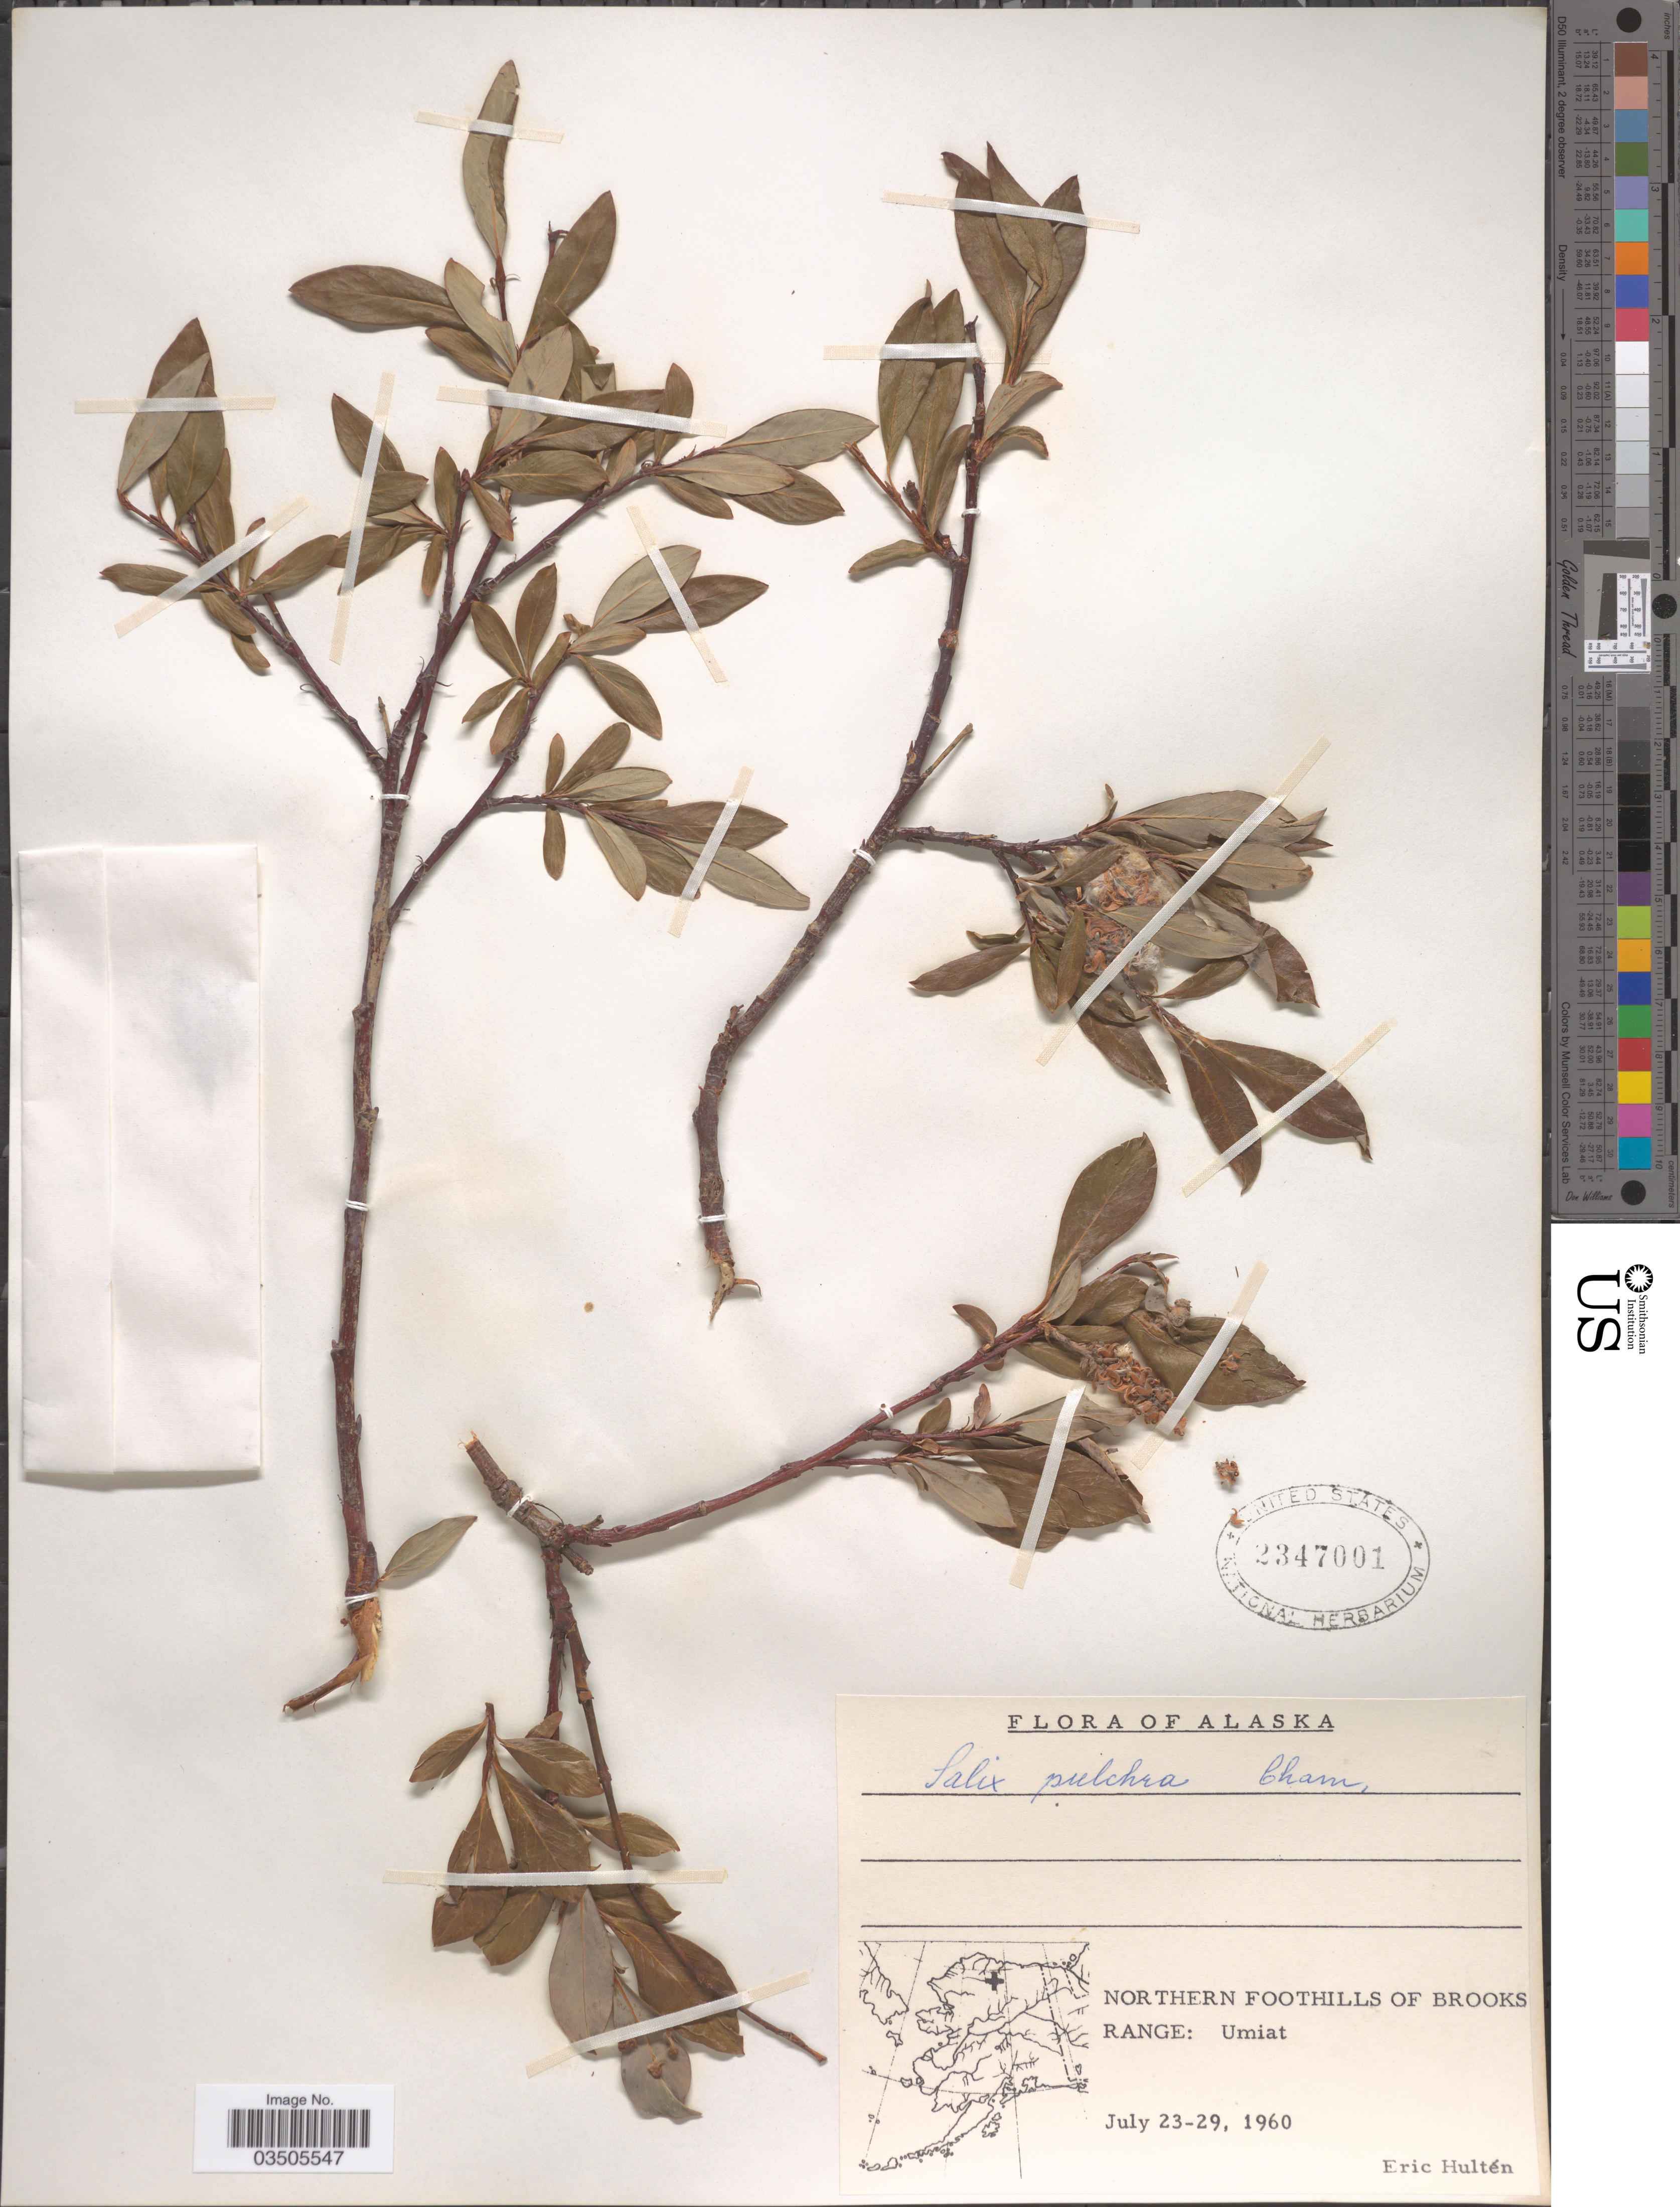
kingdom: Plantae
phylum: Tracheophyta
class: Magnoliopsida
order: Malpighiales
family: Salicaceae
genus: Salix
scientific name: Salix pulchra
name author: Cham.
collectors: E. G. Hultén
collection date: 1960-07-23/1960-07-29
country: United States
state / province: Alaska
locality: Northern foothills of Brooks Range: Umiat.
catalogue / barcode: US 2347001